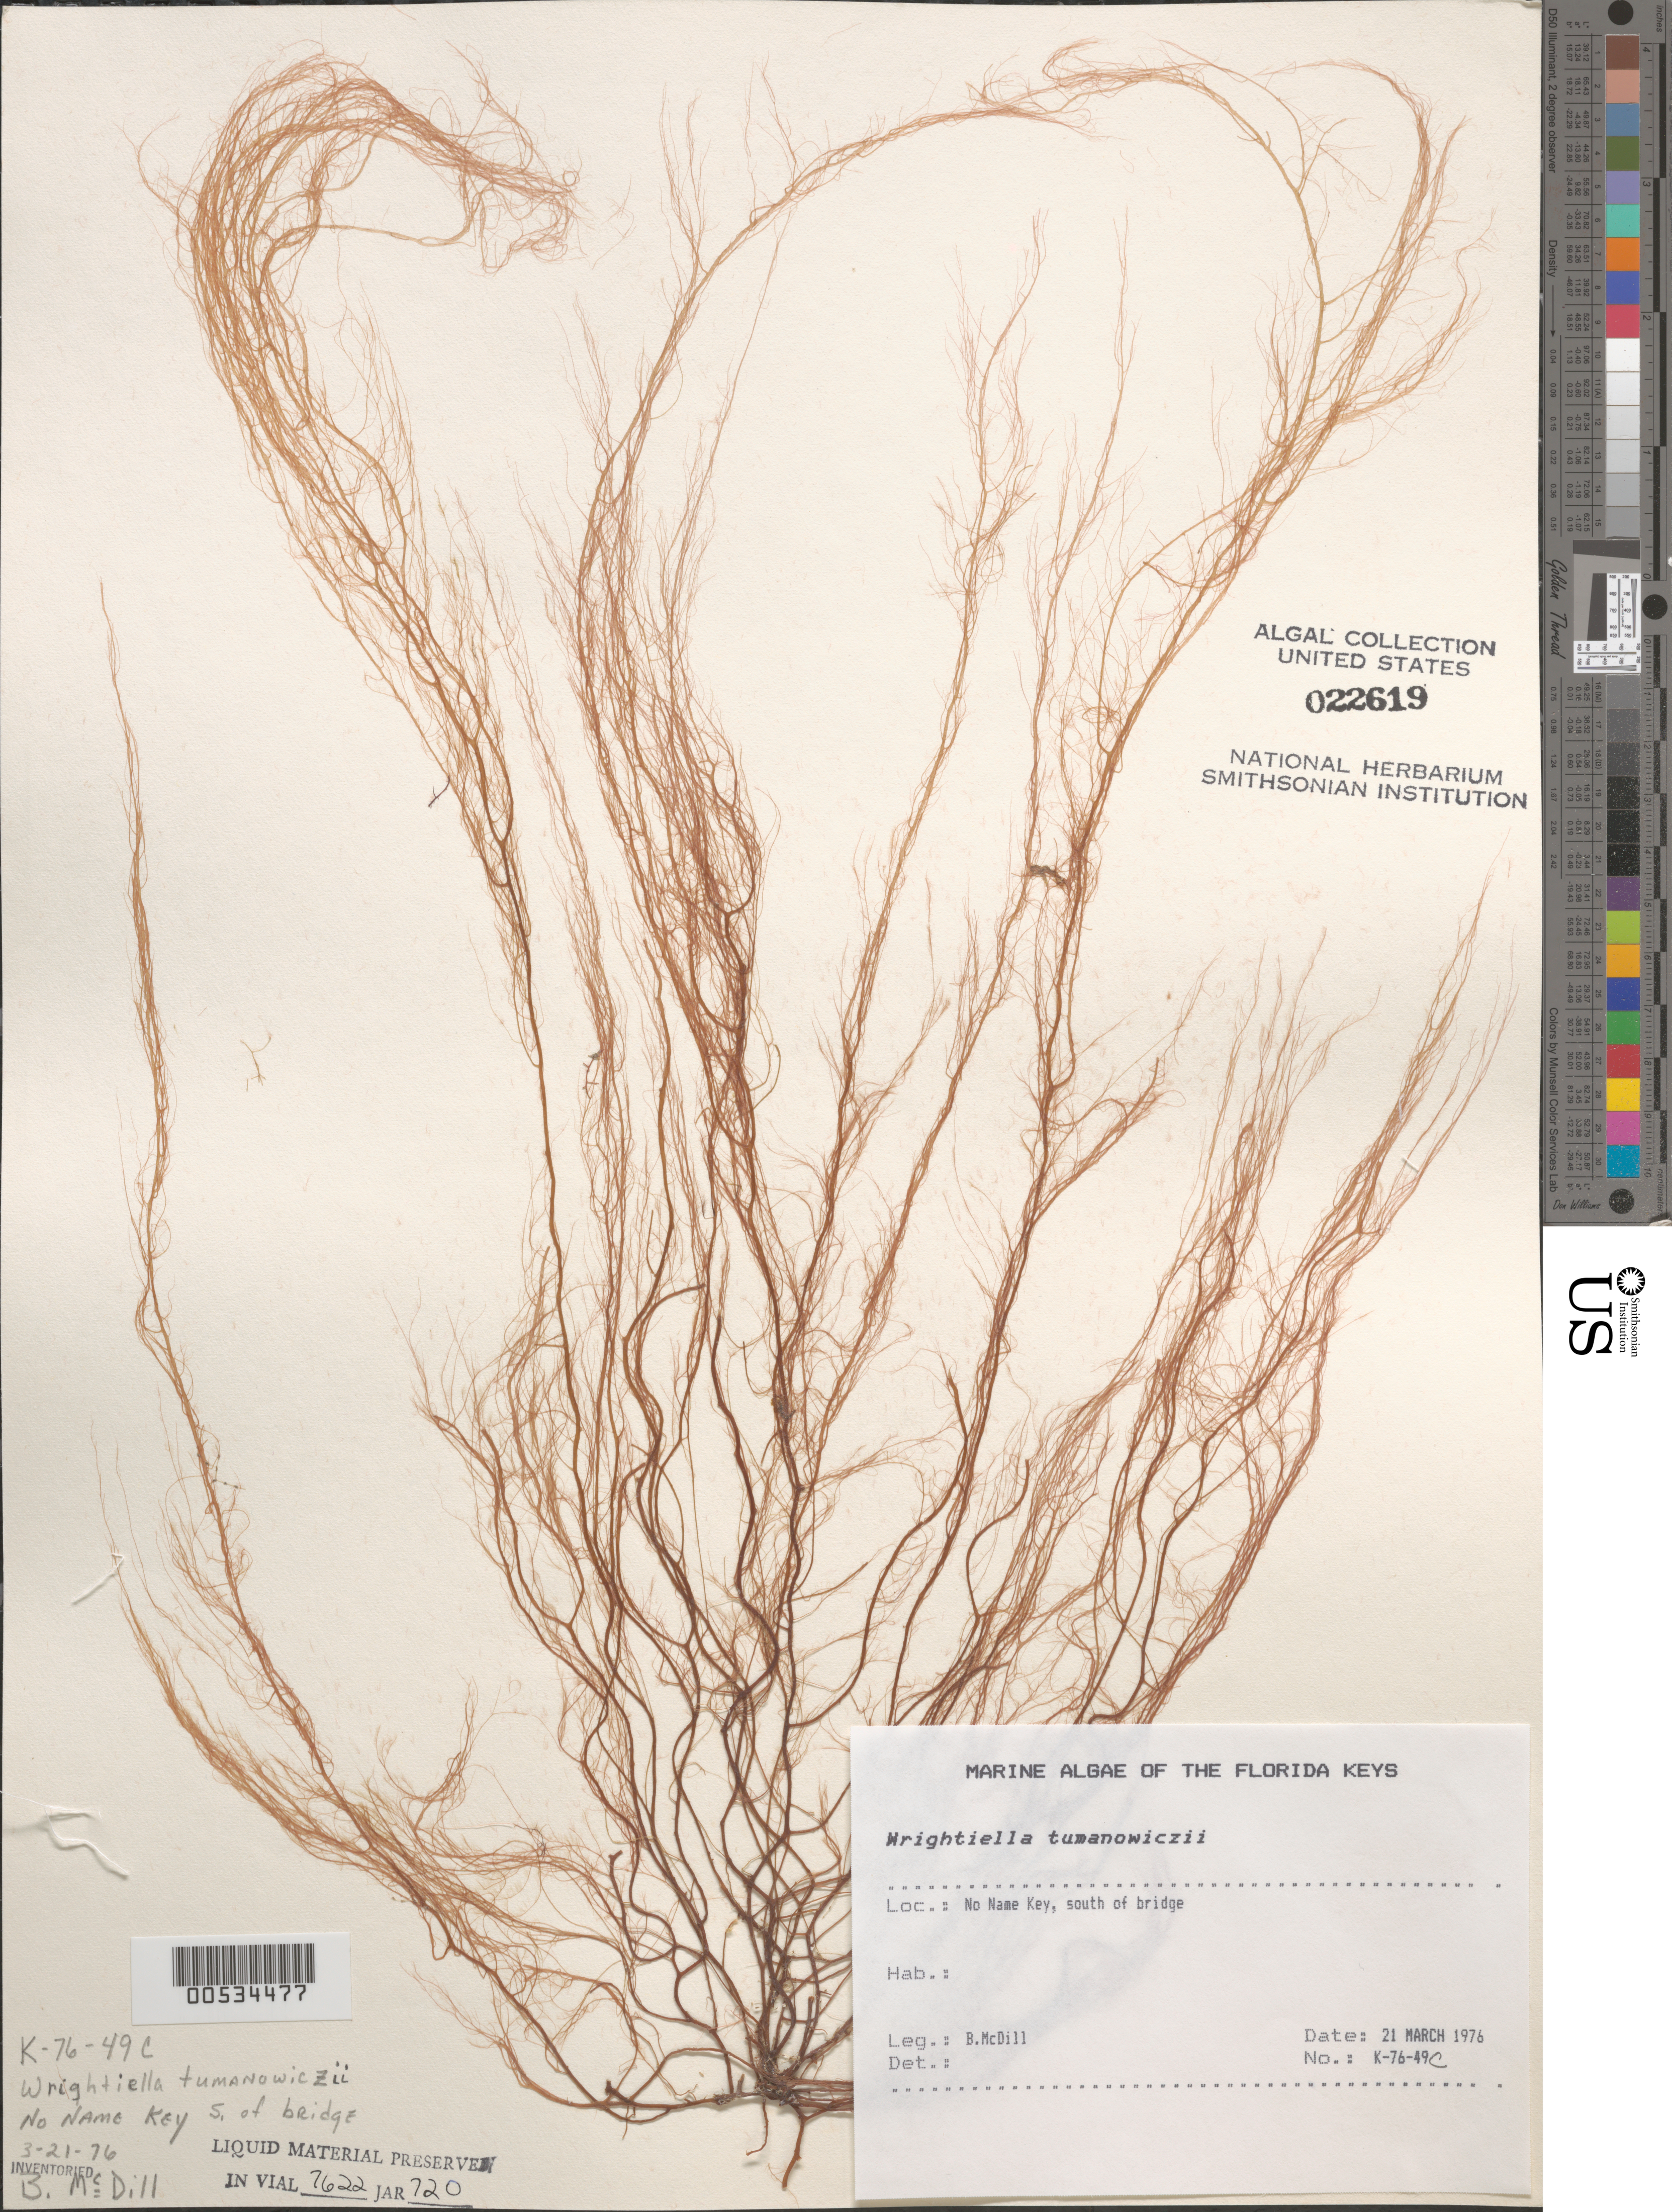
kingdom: Plantae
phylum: Rhodophyta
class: Florideophyceae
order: Ceramiales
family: Rhodomelaceae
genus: Wrightiella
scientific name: Wrightiella tumanowiczii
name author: (Gatty ex Harv.) F. Schmitz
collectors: W. McDill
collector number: K-76-49c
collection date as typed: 21 Mar 1976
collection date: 1976-03-21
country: United States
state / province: Florida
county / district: Monroe County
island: No Name Key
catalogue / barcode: US 22619